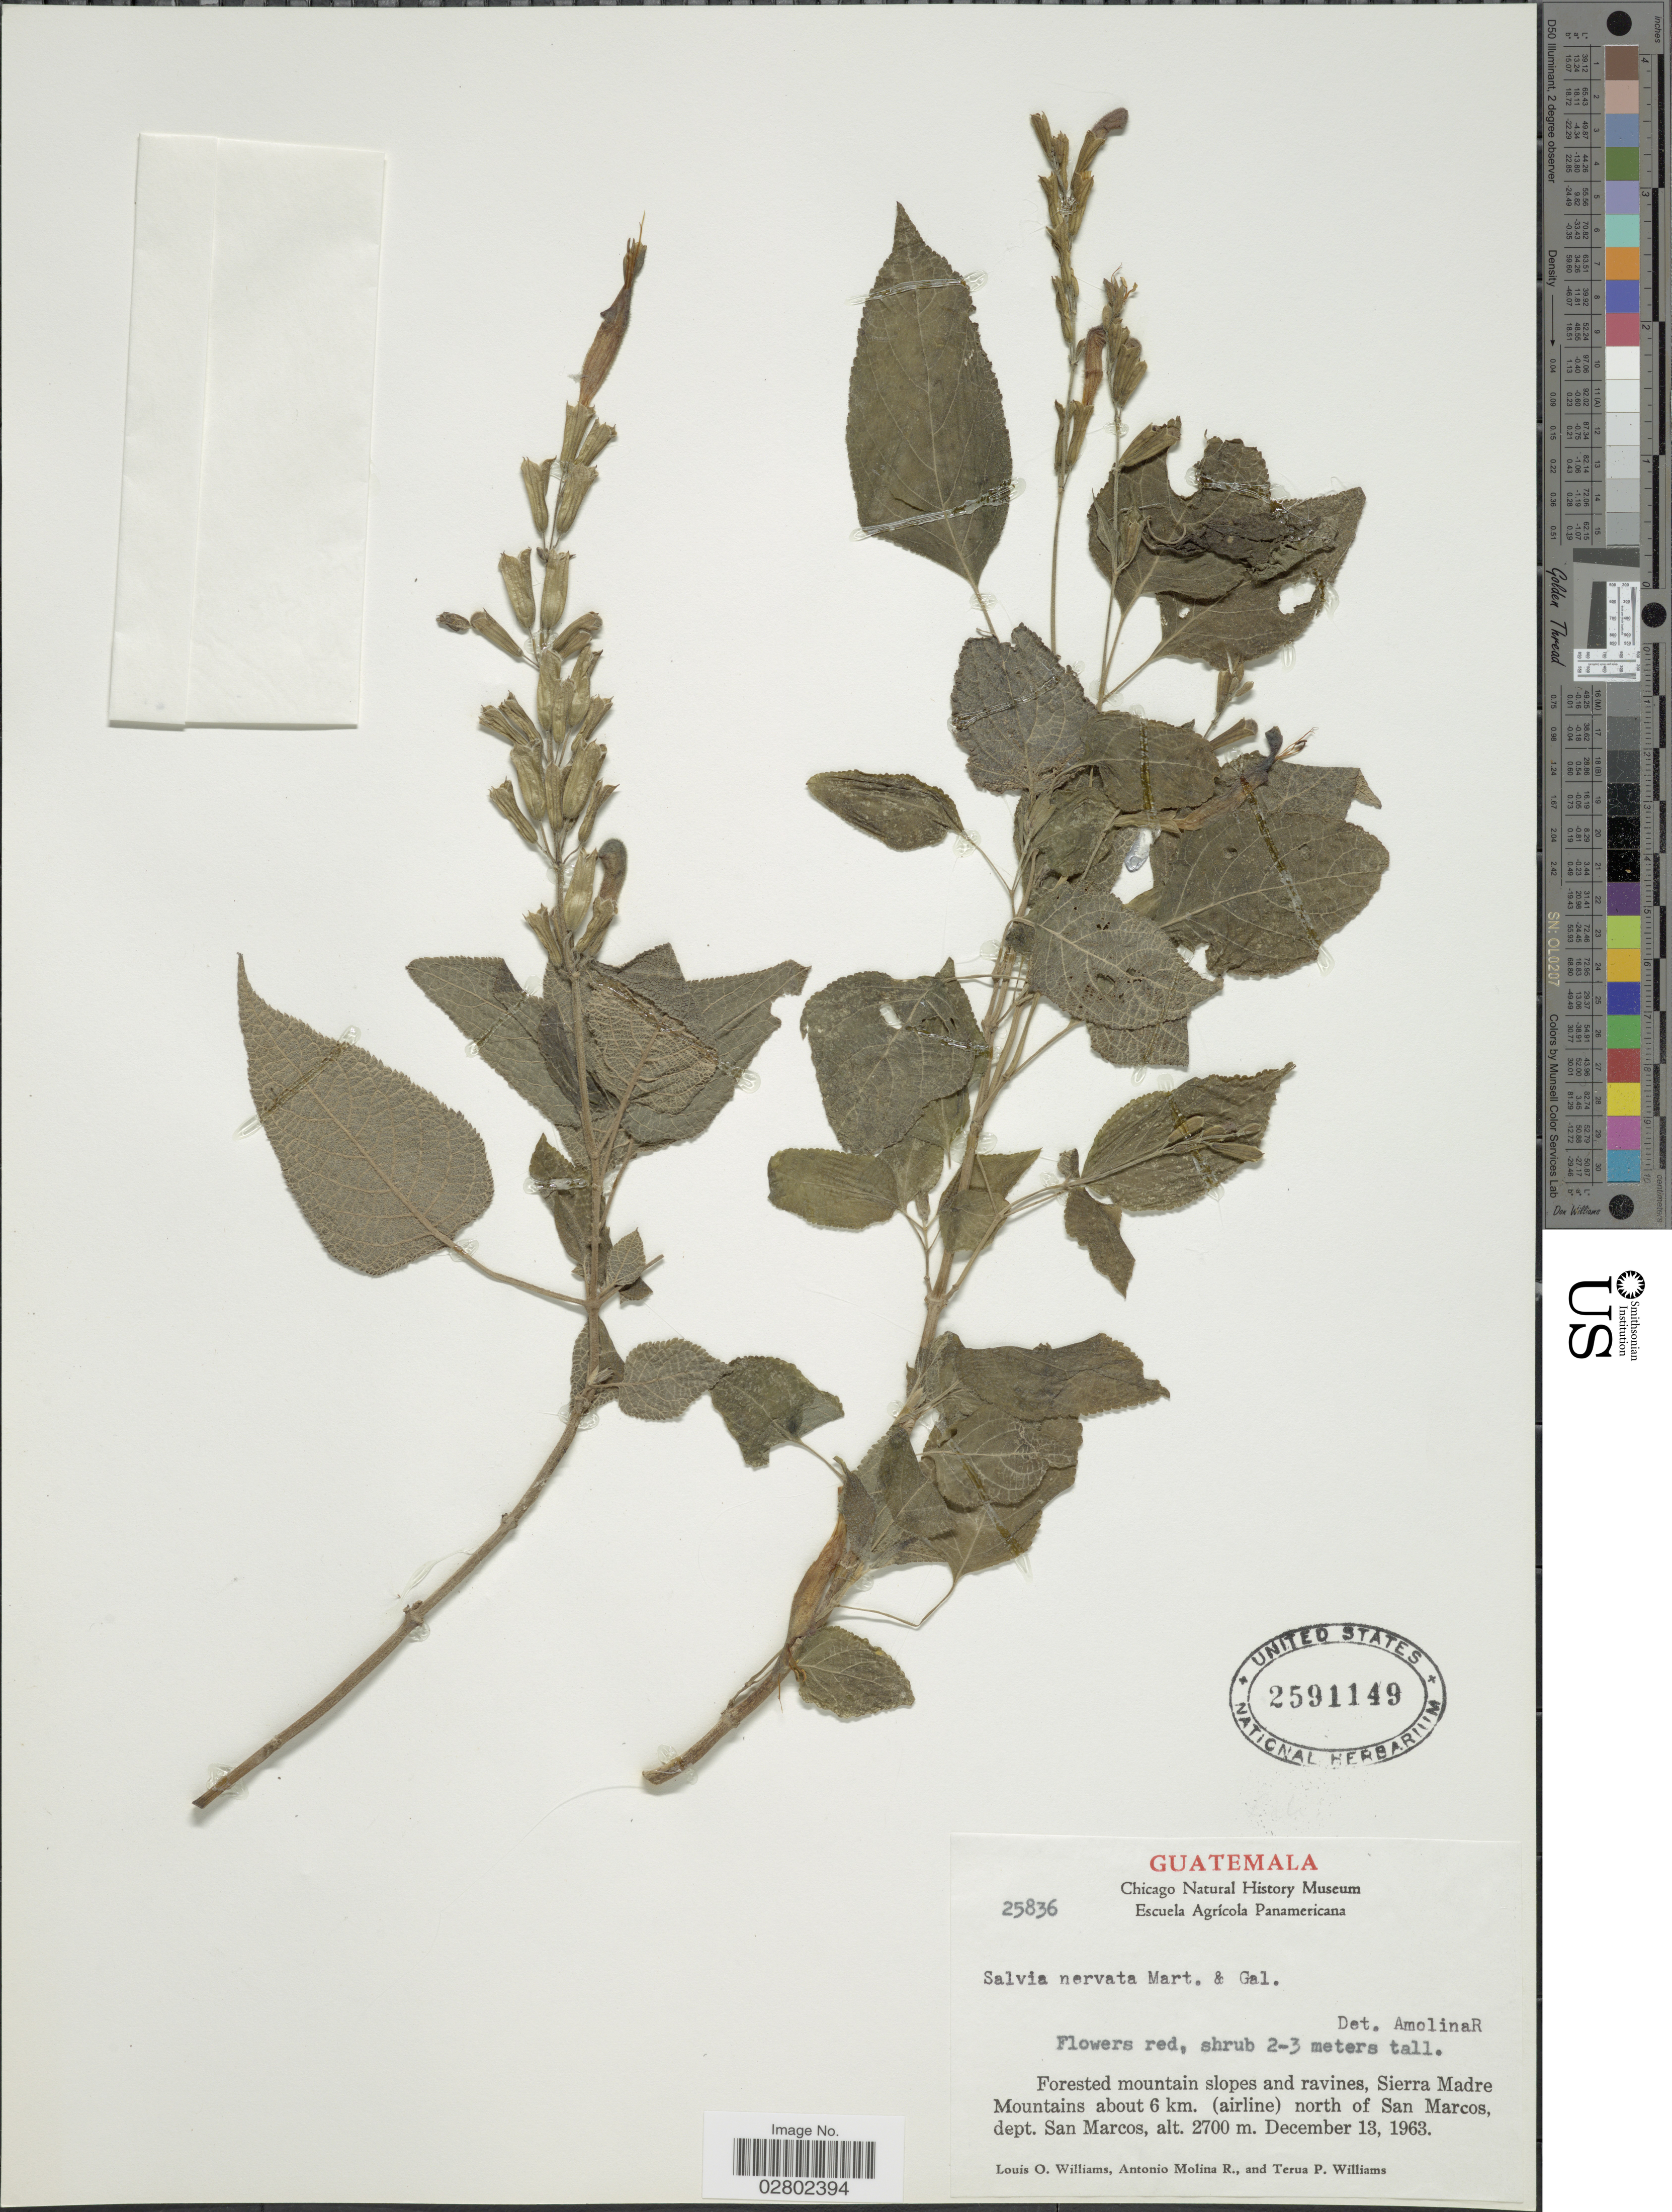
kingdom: Plantae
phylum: Tracheophyta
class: Magnoliopsida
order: Lamiales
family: Lamiaceae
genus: Salvia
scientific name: Salvia nervata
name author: M. Martens & Galeotti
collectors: L. O. Williams, A. Molina R. & T. P. Williams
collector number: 25836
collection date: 1963-12-13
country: Guatemala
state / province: San Marcos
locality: Forested mountain slopes and ravines, Sierra Madre Mountains about 6 km. (airline) north of San Marcos, dept.San Marcos.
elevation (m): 2700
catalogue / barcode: US 2591149